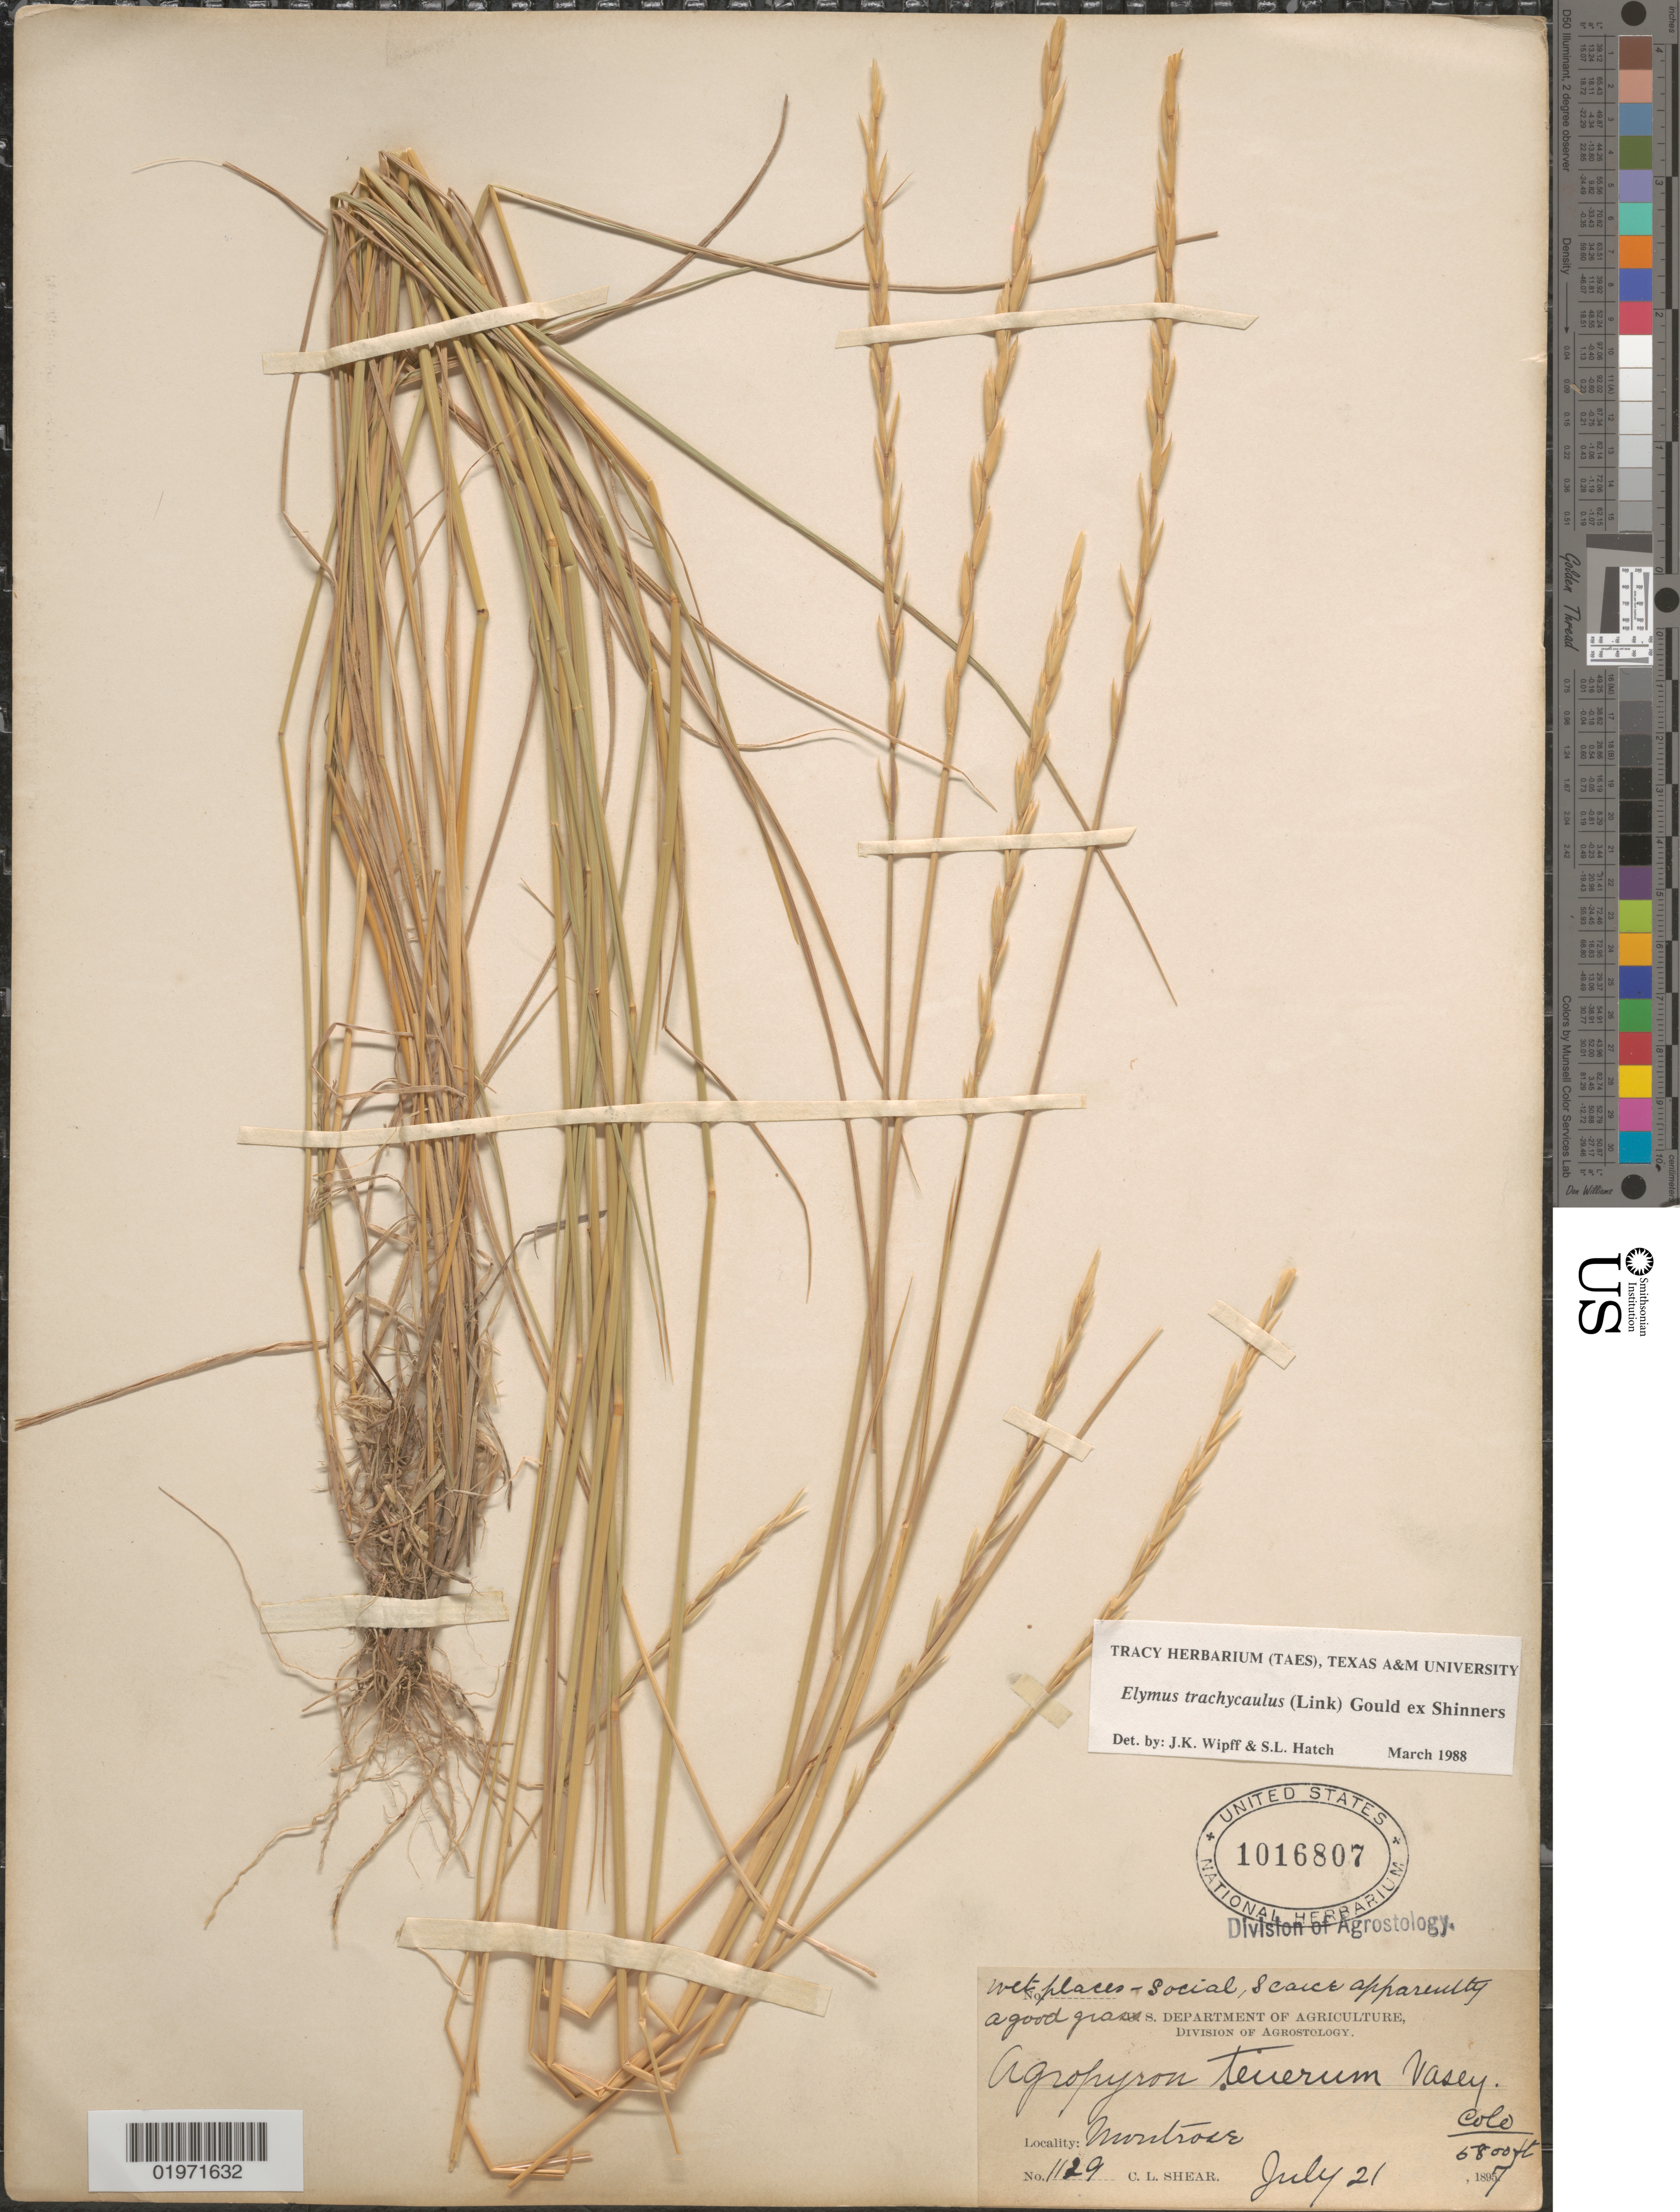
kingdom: Plantae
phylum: Tracheophyta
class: Liliopsida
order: Poales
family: Poaceae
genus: Elymus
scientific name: Elymus trachycaulus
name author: (Link) Gould ex Shinners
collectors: C. L. Shear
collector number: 1129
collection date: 1897-07-21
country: United States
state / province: Colorado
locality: Montrose.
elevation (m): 1768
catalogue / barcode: US 1016807